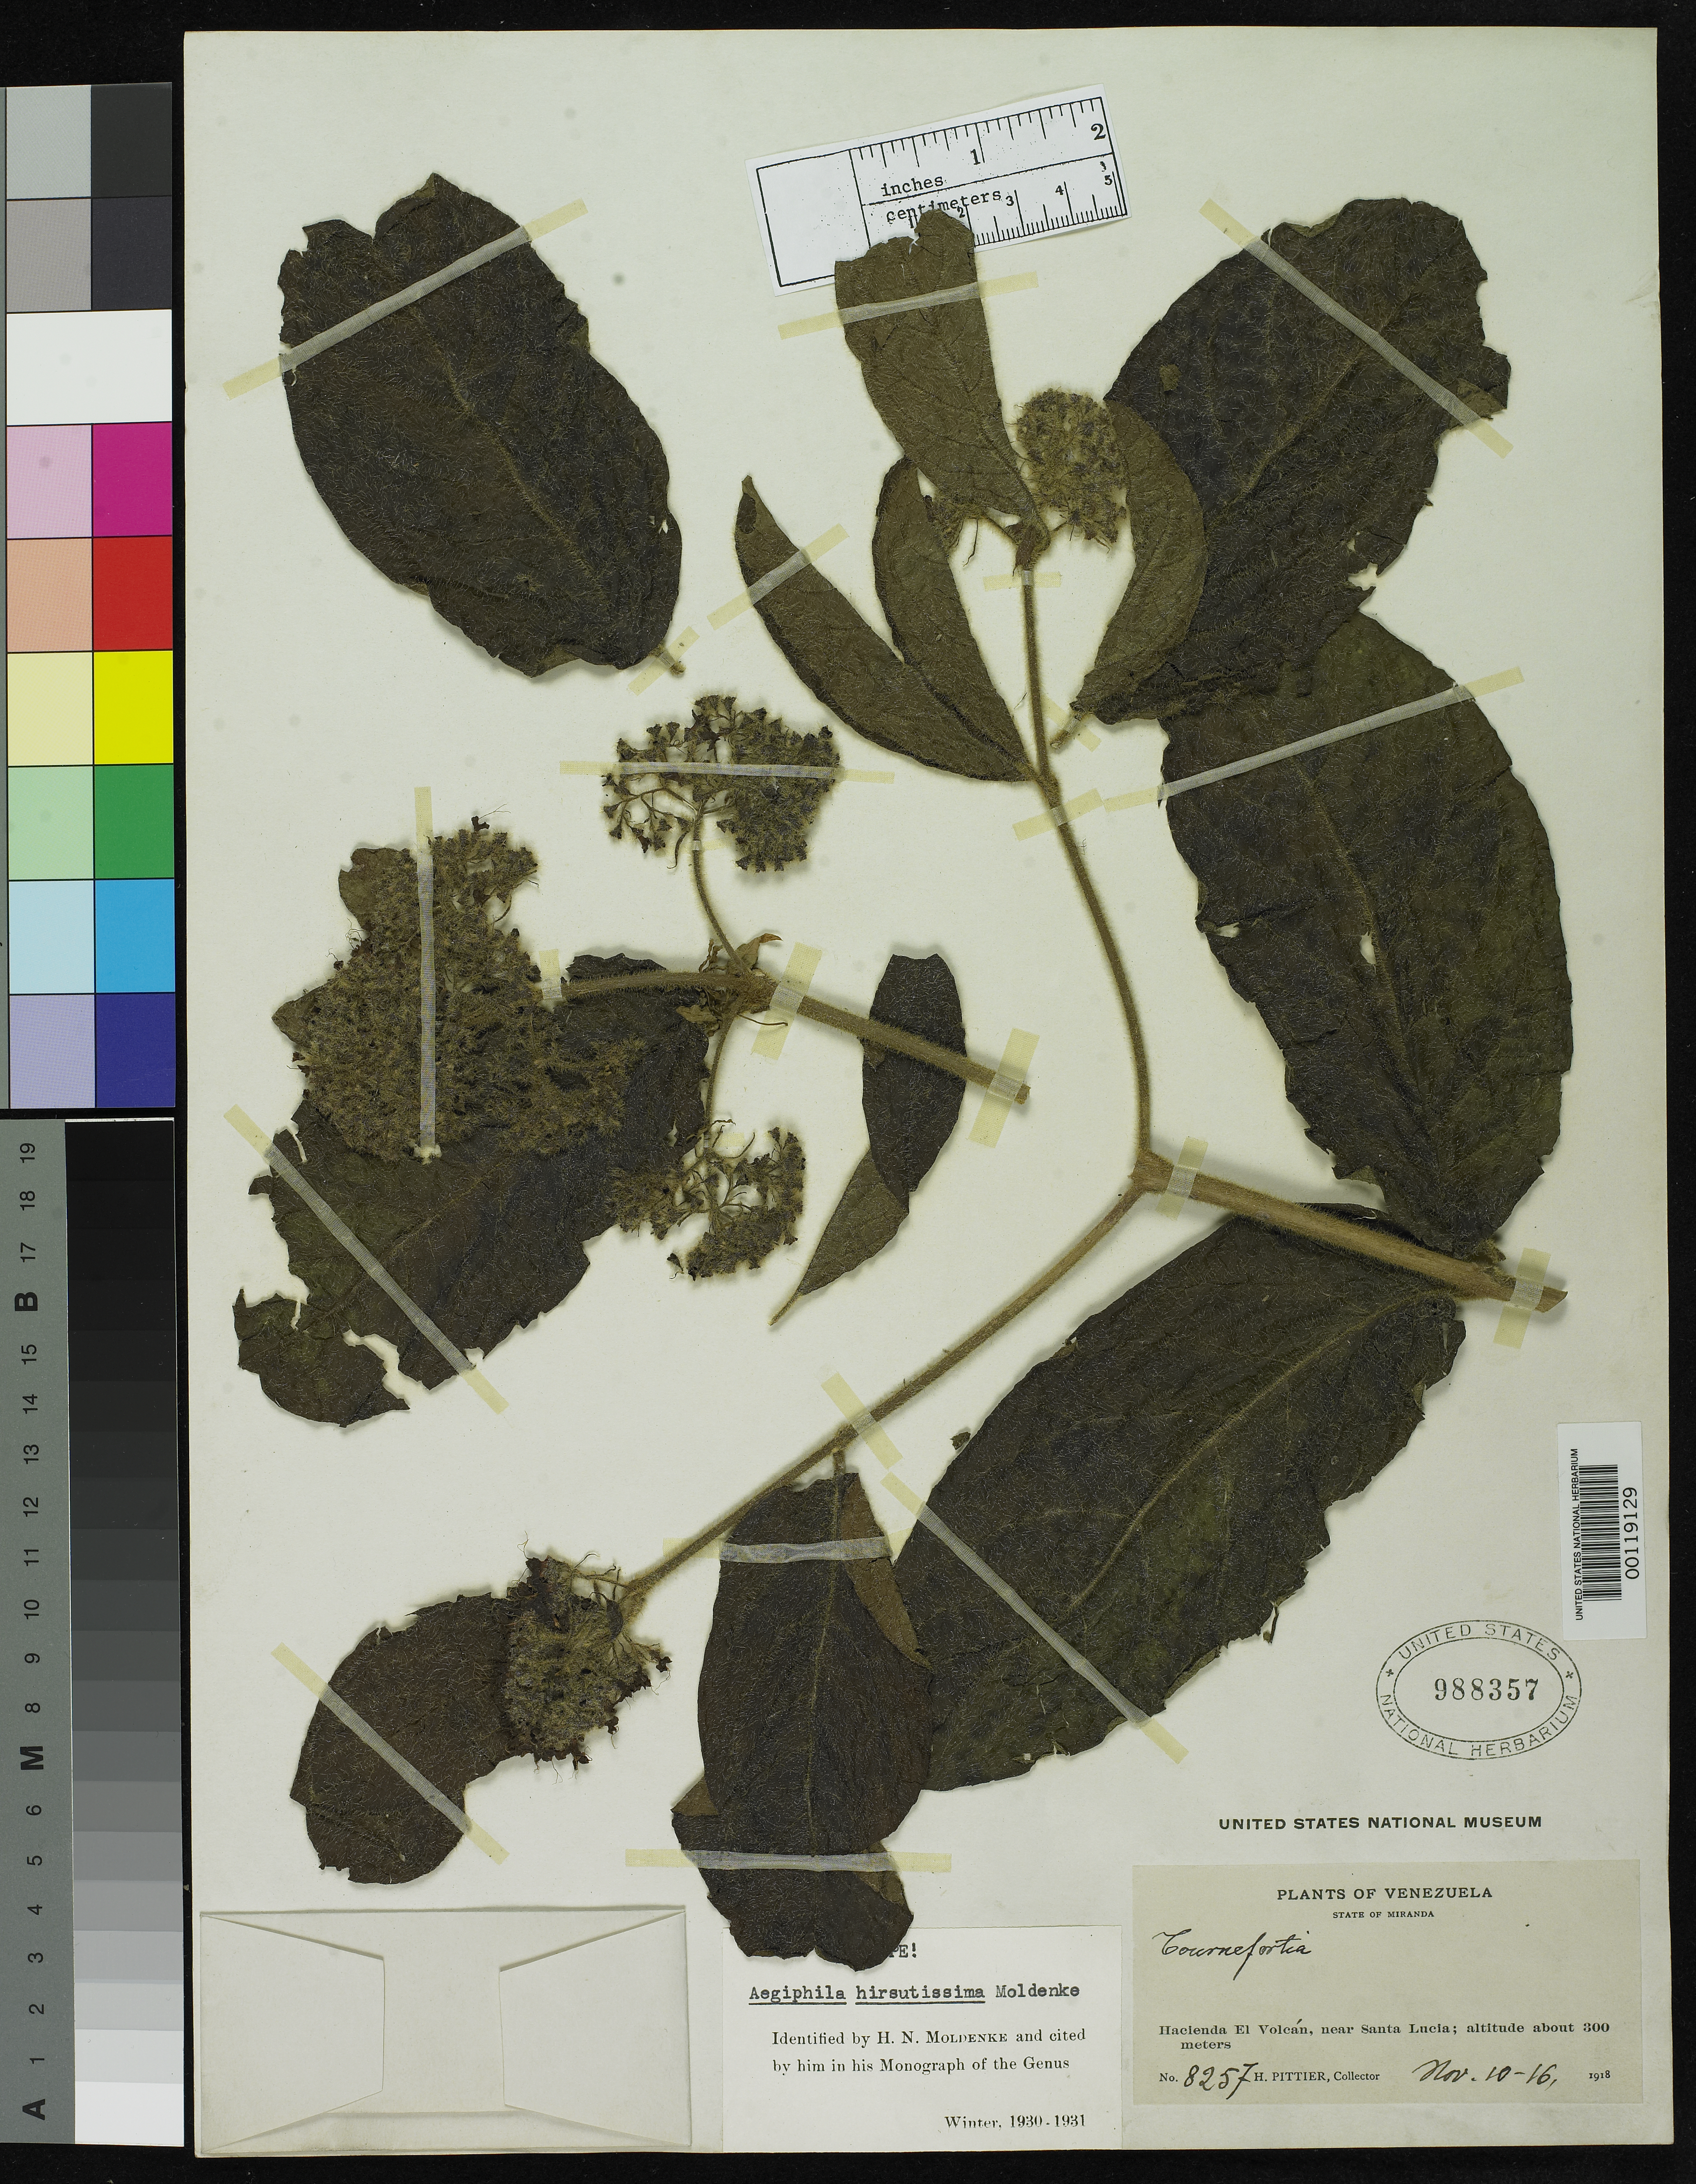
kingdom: Plantae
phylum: Tracheophyta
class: Magnoliopsida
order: Lamiales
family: Lamiaceae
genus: Aegiphila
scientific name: Aegiphila hirsutissima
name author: Moldenke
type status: Holotype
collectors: H. F. Pittier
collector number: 8257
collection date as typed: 10 Nov 1918 to 16 Nov 1918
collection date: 1918-11-10/1918-11-16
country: Venezuela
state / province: Miranda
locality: Santa Lucia, Hacienda El Volcan.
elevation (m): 300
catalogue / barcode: US 988357